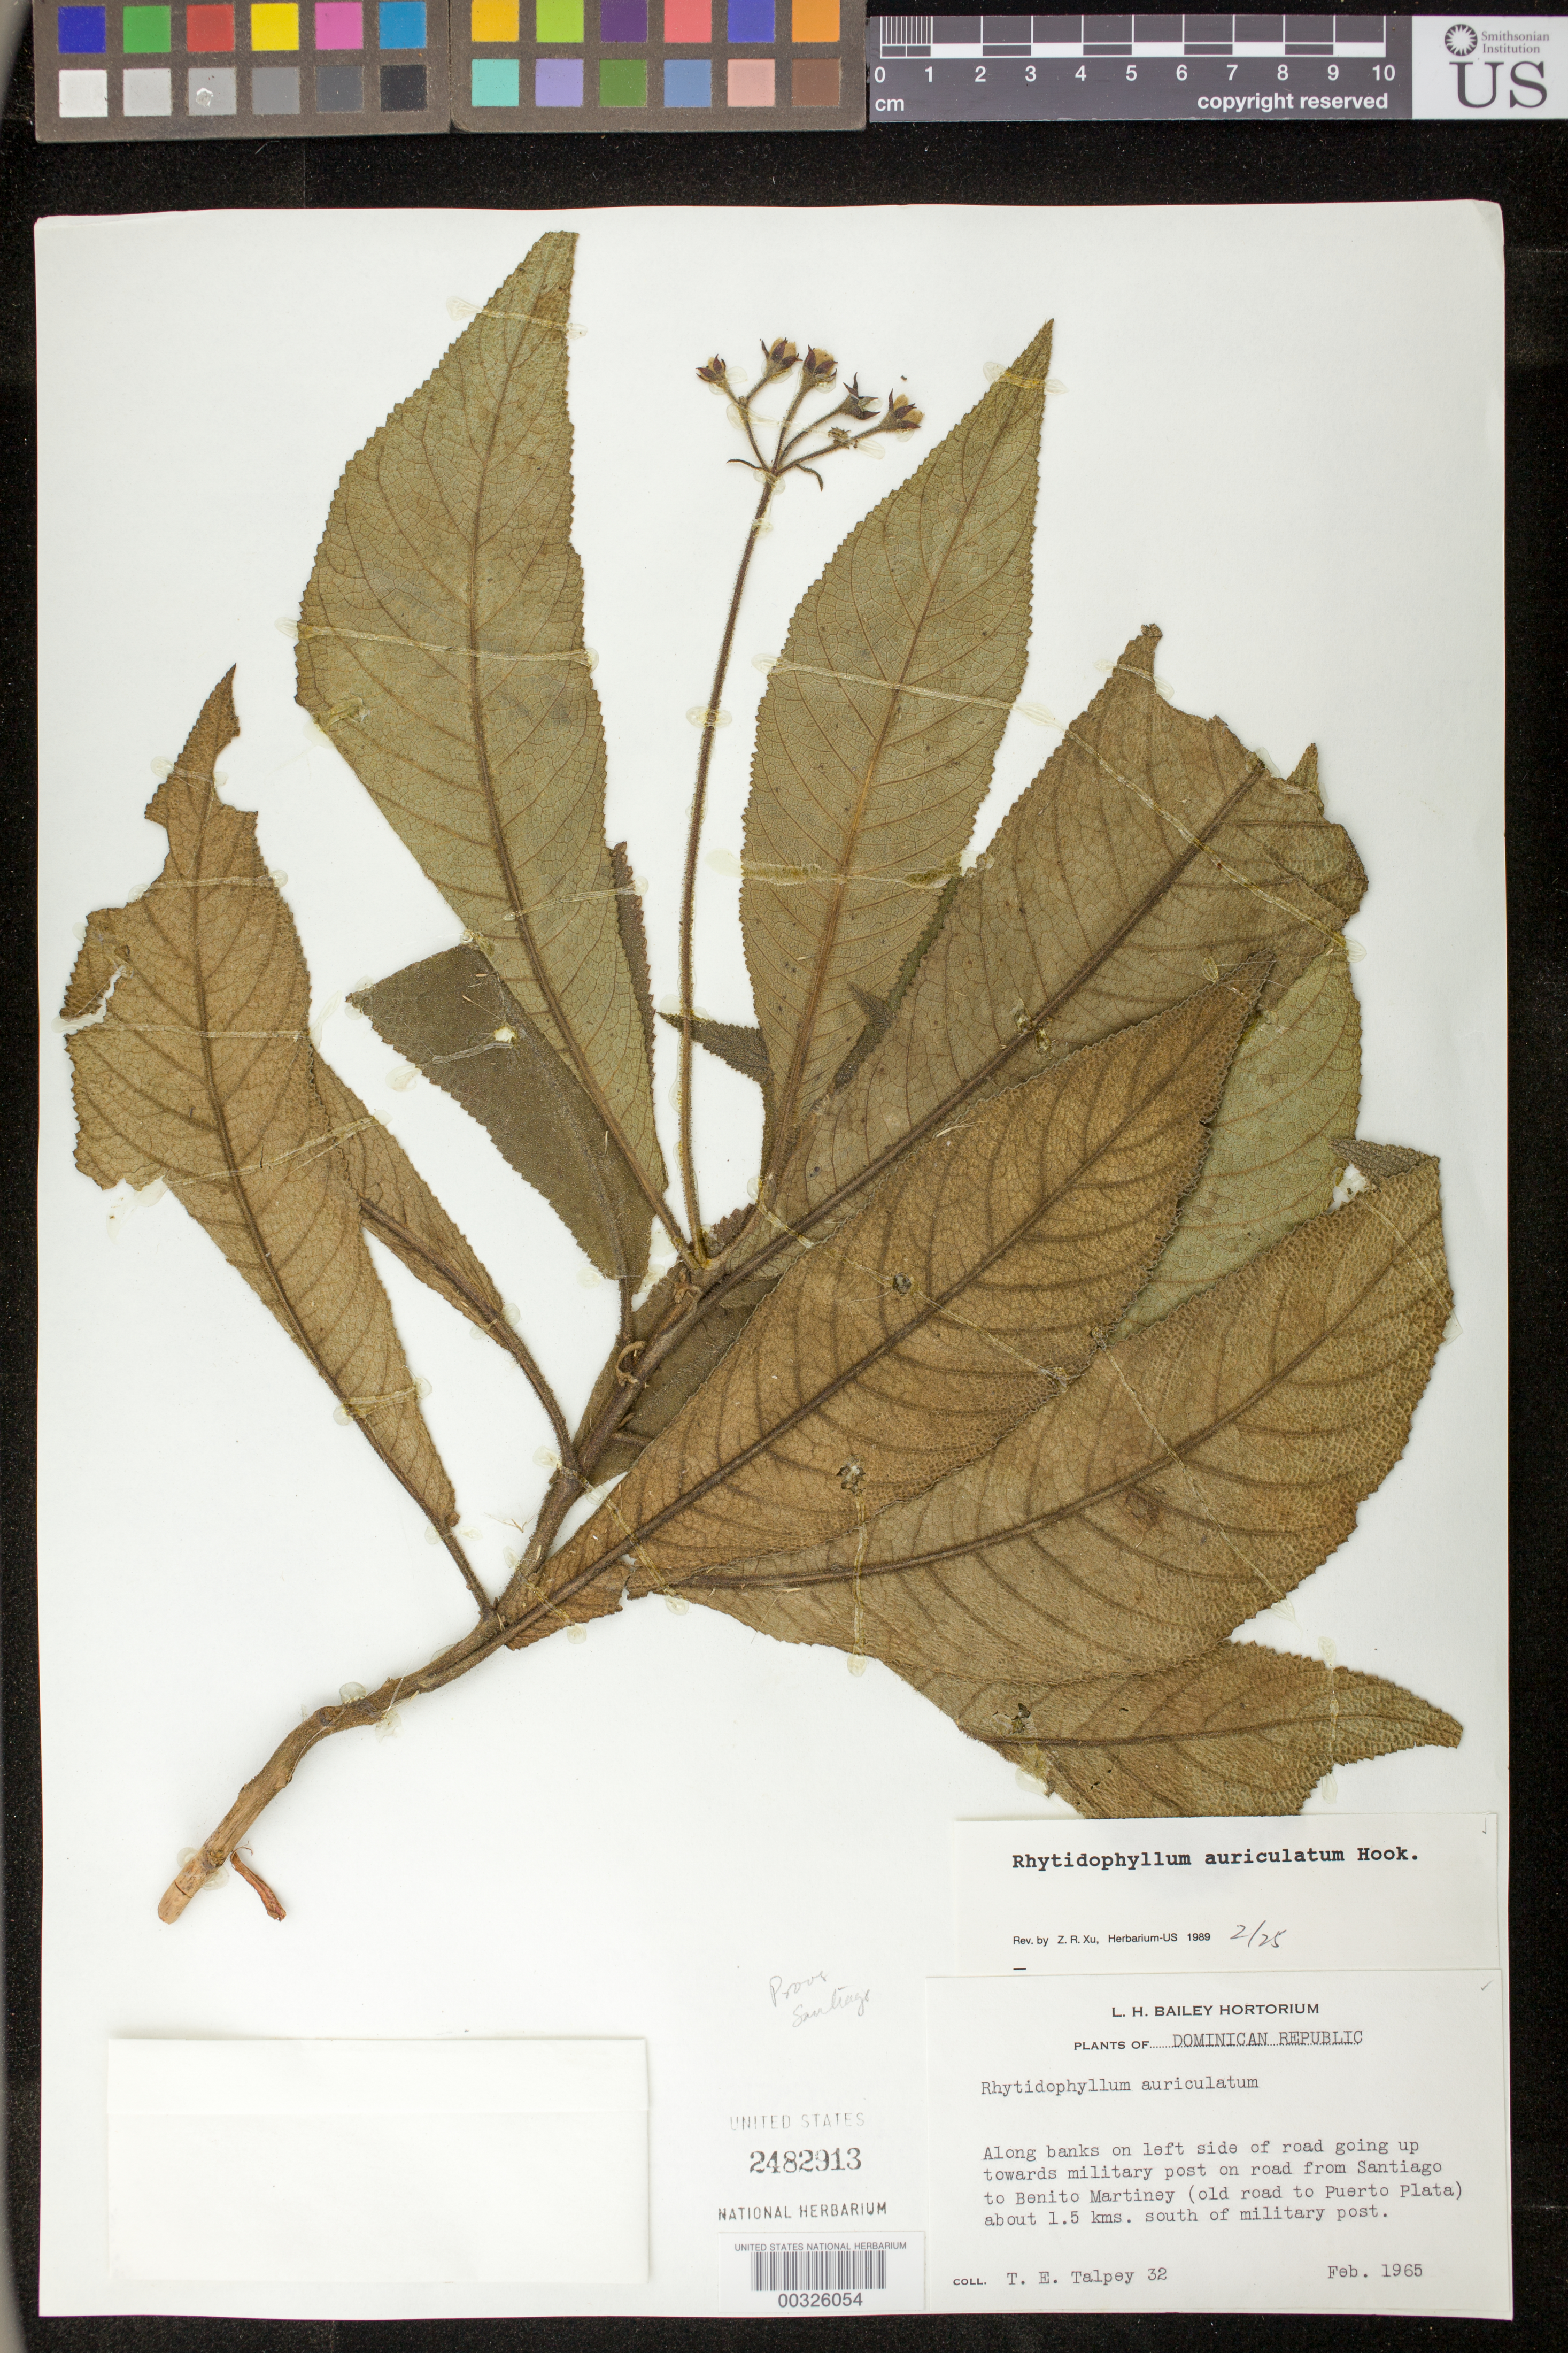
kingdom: Plantae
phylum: Tracheophyta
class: Magnoliopsida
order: Lamiales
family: Gesneriaceae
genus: Rhytidophyllum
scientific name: Rhytidophyllum auriculatum var. angustatum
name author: Urb.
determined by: Skog, Laurence E.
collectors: T. Talpey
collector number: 32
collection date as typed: Feb 1965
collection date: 1965-02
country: Dominican Republic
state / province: Santiago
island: Hispaniola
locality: Along banks on left side of road going up towards military post on road from Santiago to Benito Martiney (old road to Puerto Plata) about 1.5 km S of military post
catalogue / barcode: US 2482913